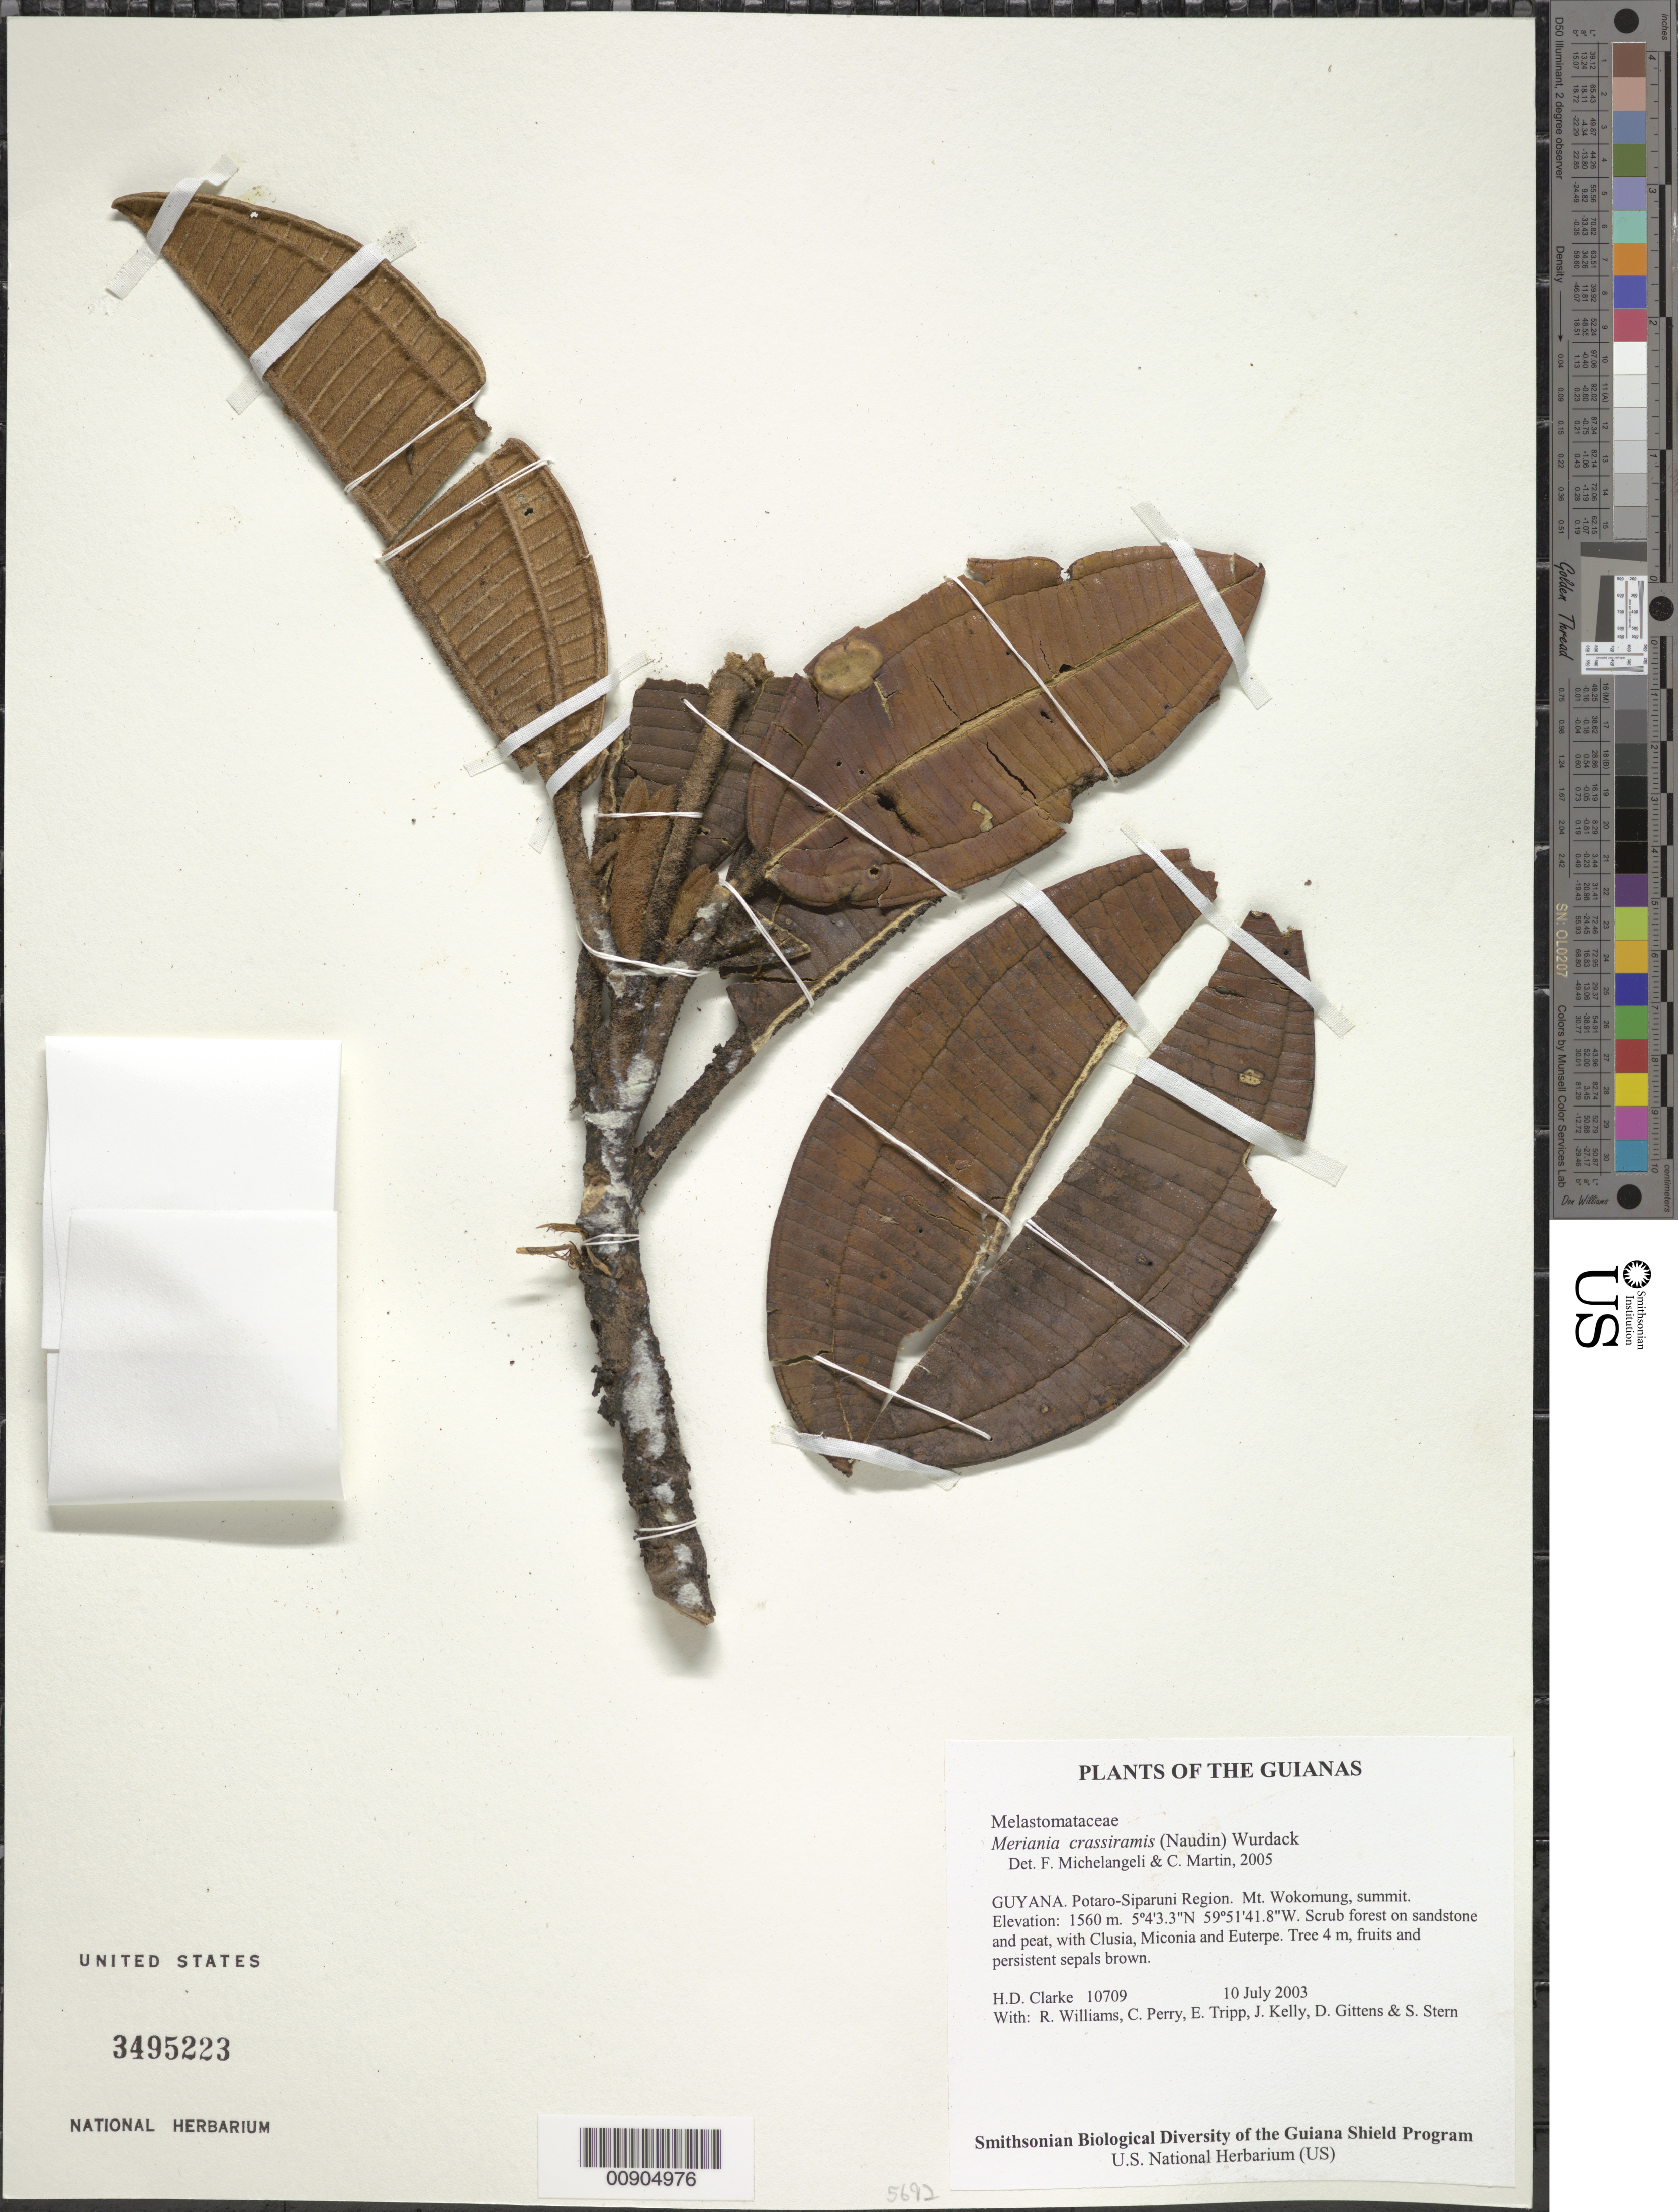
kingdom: Plantae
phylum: Tracheophyta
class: Magnoliopsida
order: Myrtales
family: Melastomataceae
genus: Meriania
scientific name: Meriania crassiramis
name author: (Naudin) Wurdack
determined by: Michelangeli, F. A.; Martin, C.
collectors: H. D. Clarke, R. Williams, C. Perry, E. Tripp, J. Kelly, D. Gittens & S. R. Stern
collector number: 10709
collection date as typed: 10 July 2003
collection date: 2003-07-10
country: Guyana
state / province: Potaro-Siparuni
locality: Mt. Wokomung, summit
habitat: Scrub forest on sandstone and peat, with Clusia, Miconia and Euterpe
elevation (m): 1560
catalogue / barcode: US 3495223